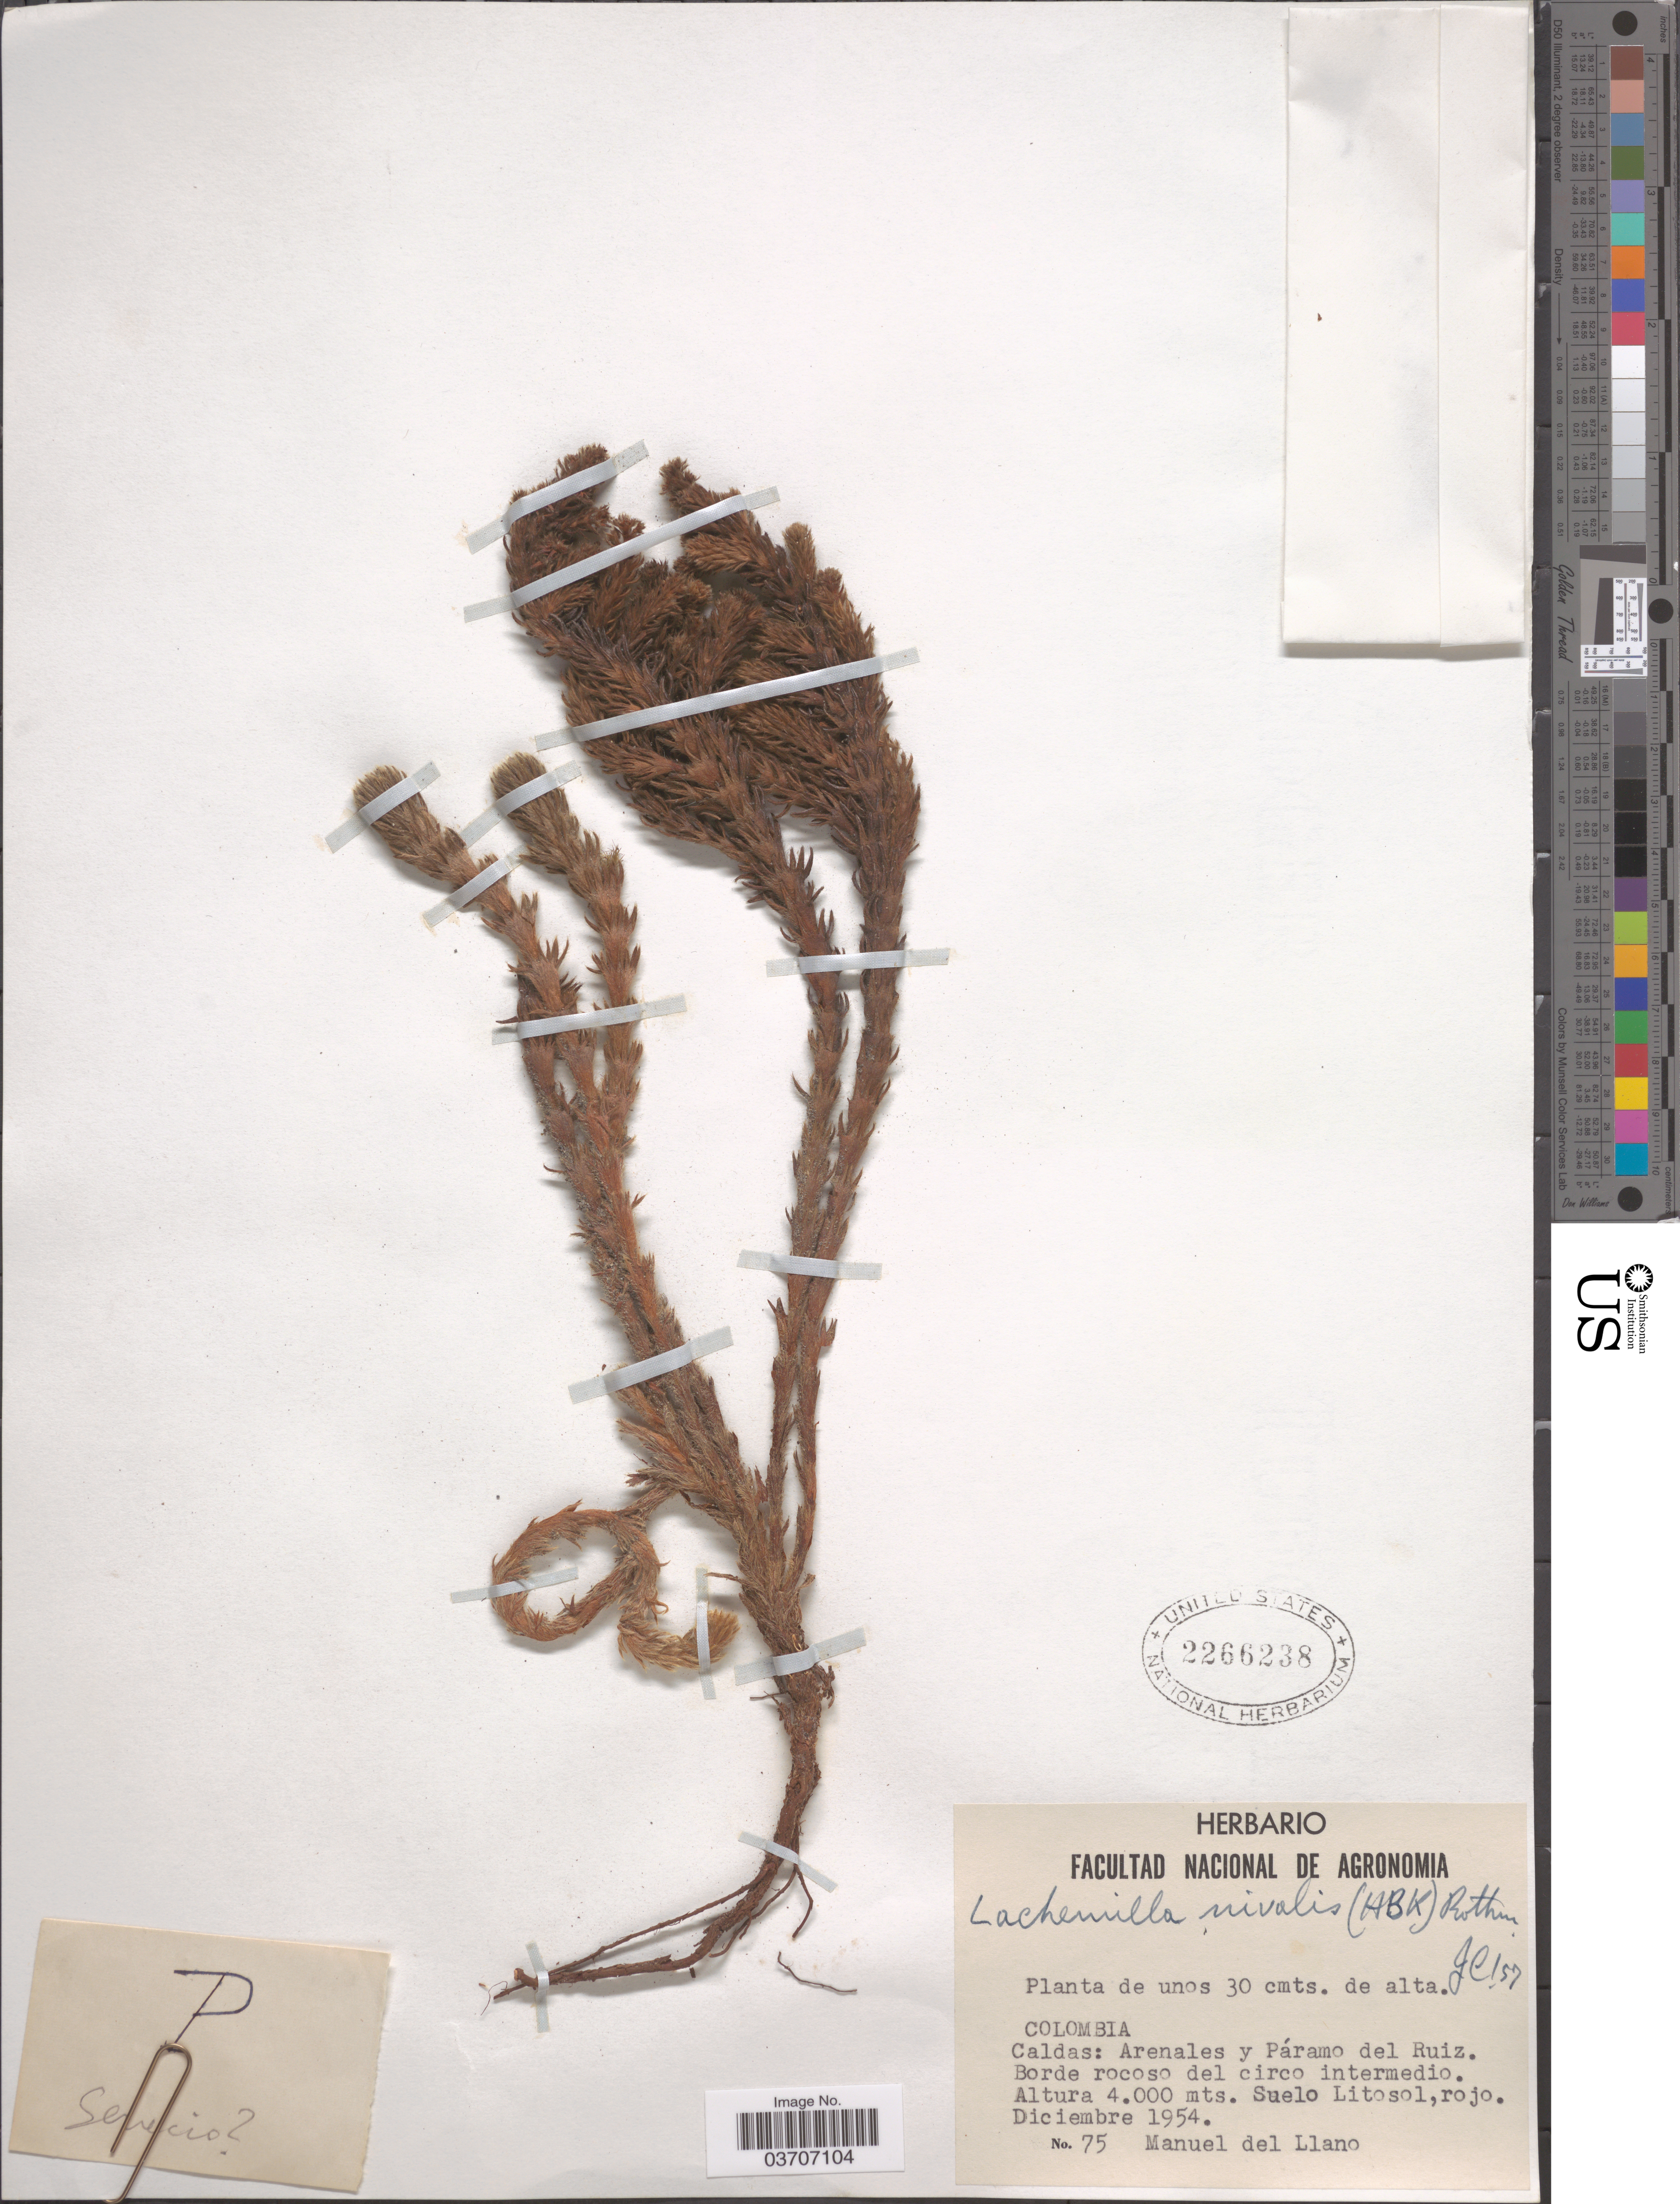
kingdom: Plantae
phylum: Tracheophyta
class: Magnoliopsida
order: Rosales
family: Rosaceae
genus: Lachemilla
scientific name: Lachemilla nivalis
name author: (Kunth) Rothm.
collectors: M. d. Llano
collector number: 75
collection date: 1954-12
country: Colombia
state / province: Caldas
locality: Arenales y Páramo del Ruiz. Suelo Litosol.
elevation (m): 4000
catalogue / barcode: US 2266238